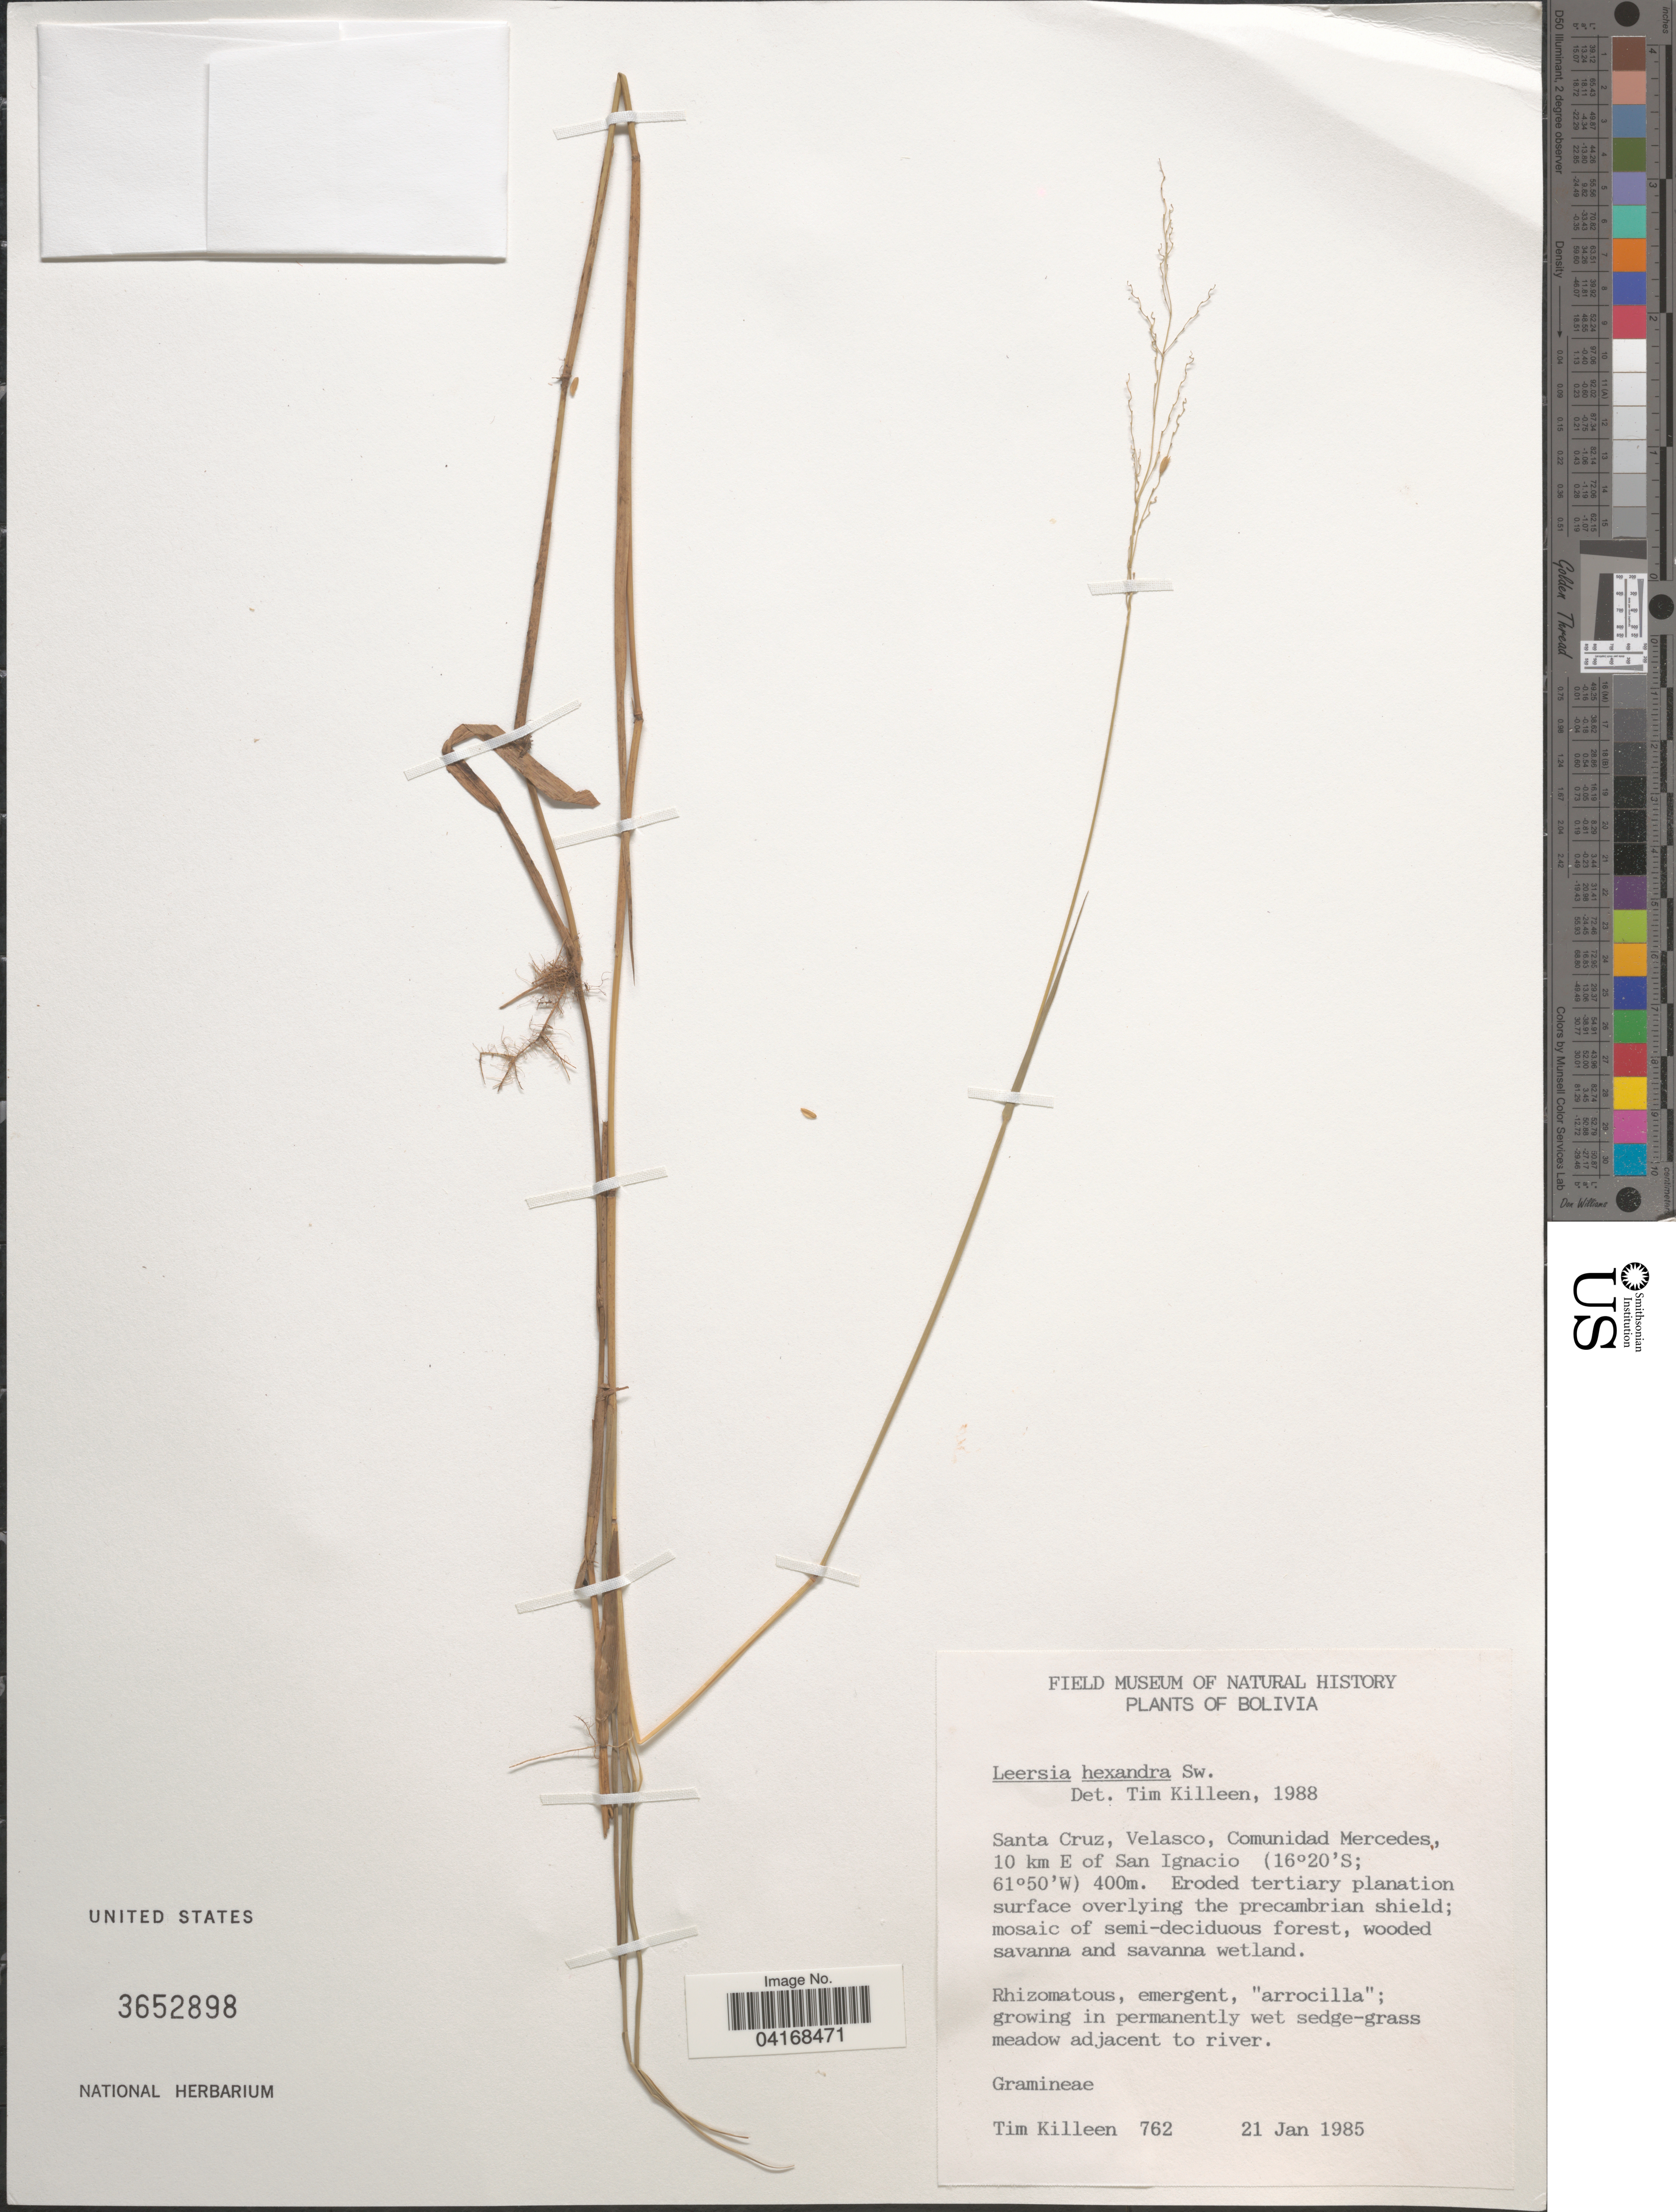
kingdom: Plantae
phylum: Tracheophyta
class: Liliopsida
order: Poales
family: Poaceae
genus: Leersia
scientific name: Leersia hexandra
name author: Sw.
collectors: T. J. Killeen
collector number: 762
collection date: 1985-01-21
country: Bolivia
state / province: Santa Cruz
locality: Velasco, Comunidad Mercedes, 10 km E of San Ignacio.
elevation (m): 400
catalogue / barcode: US 3652898